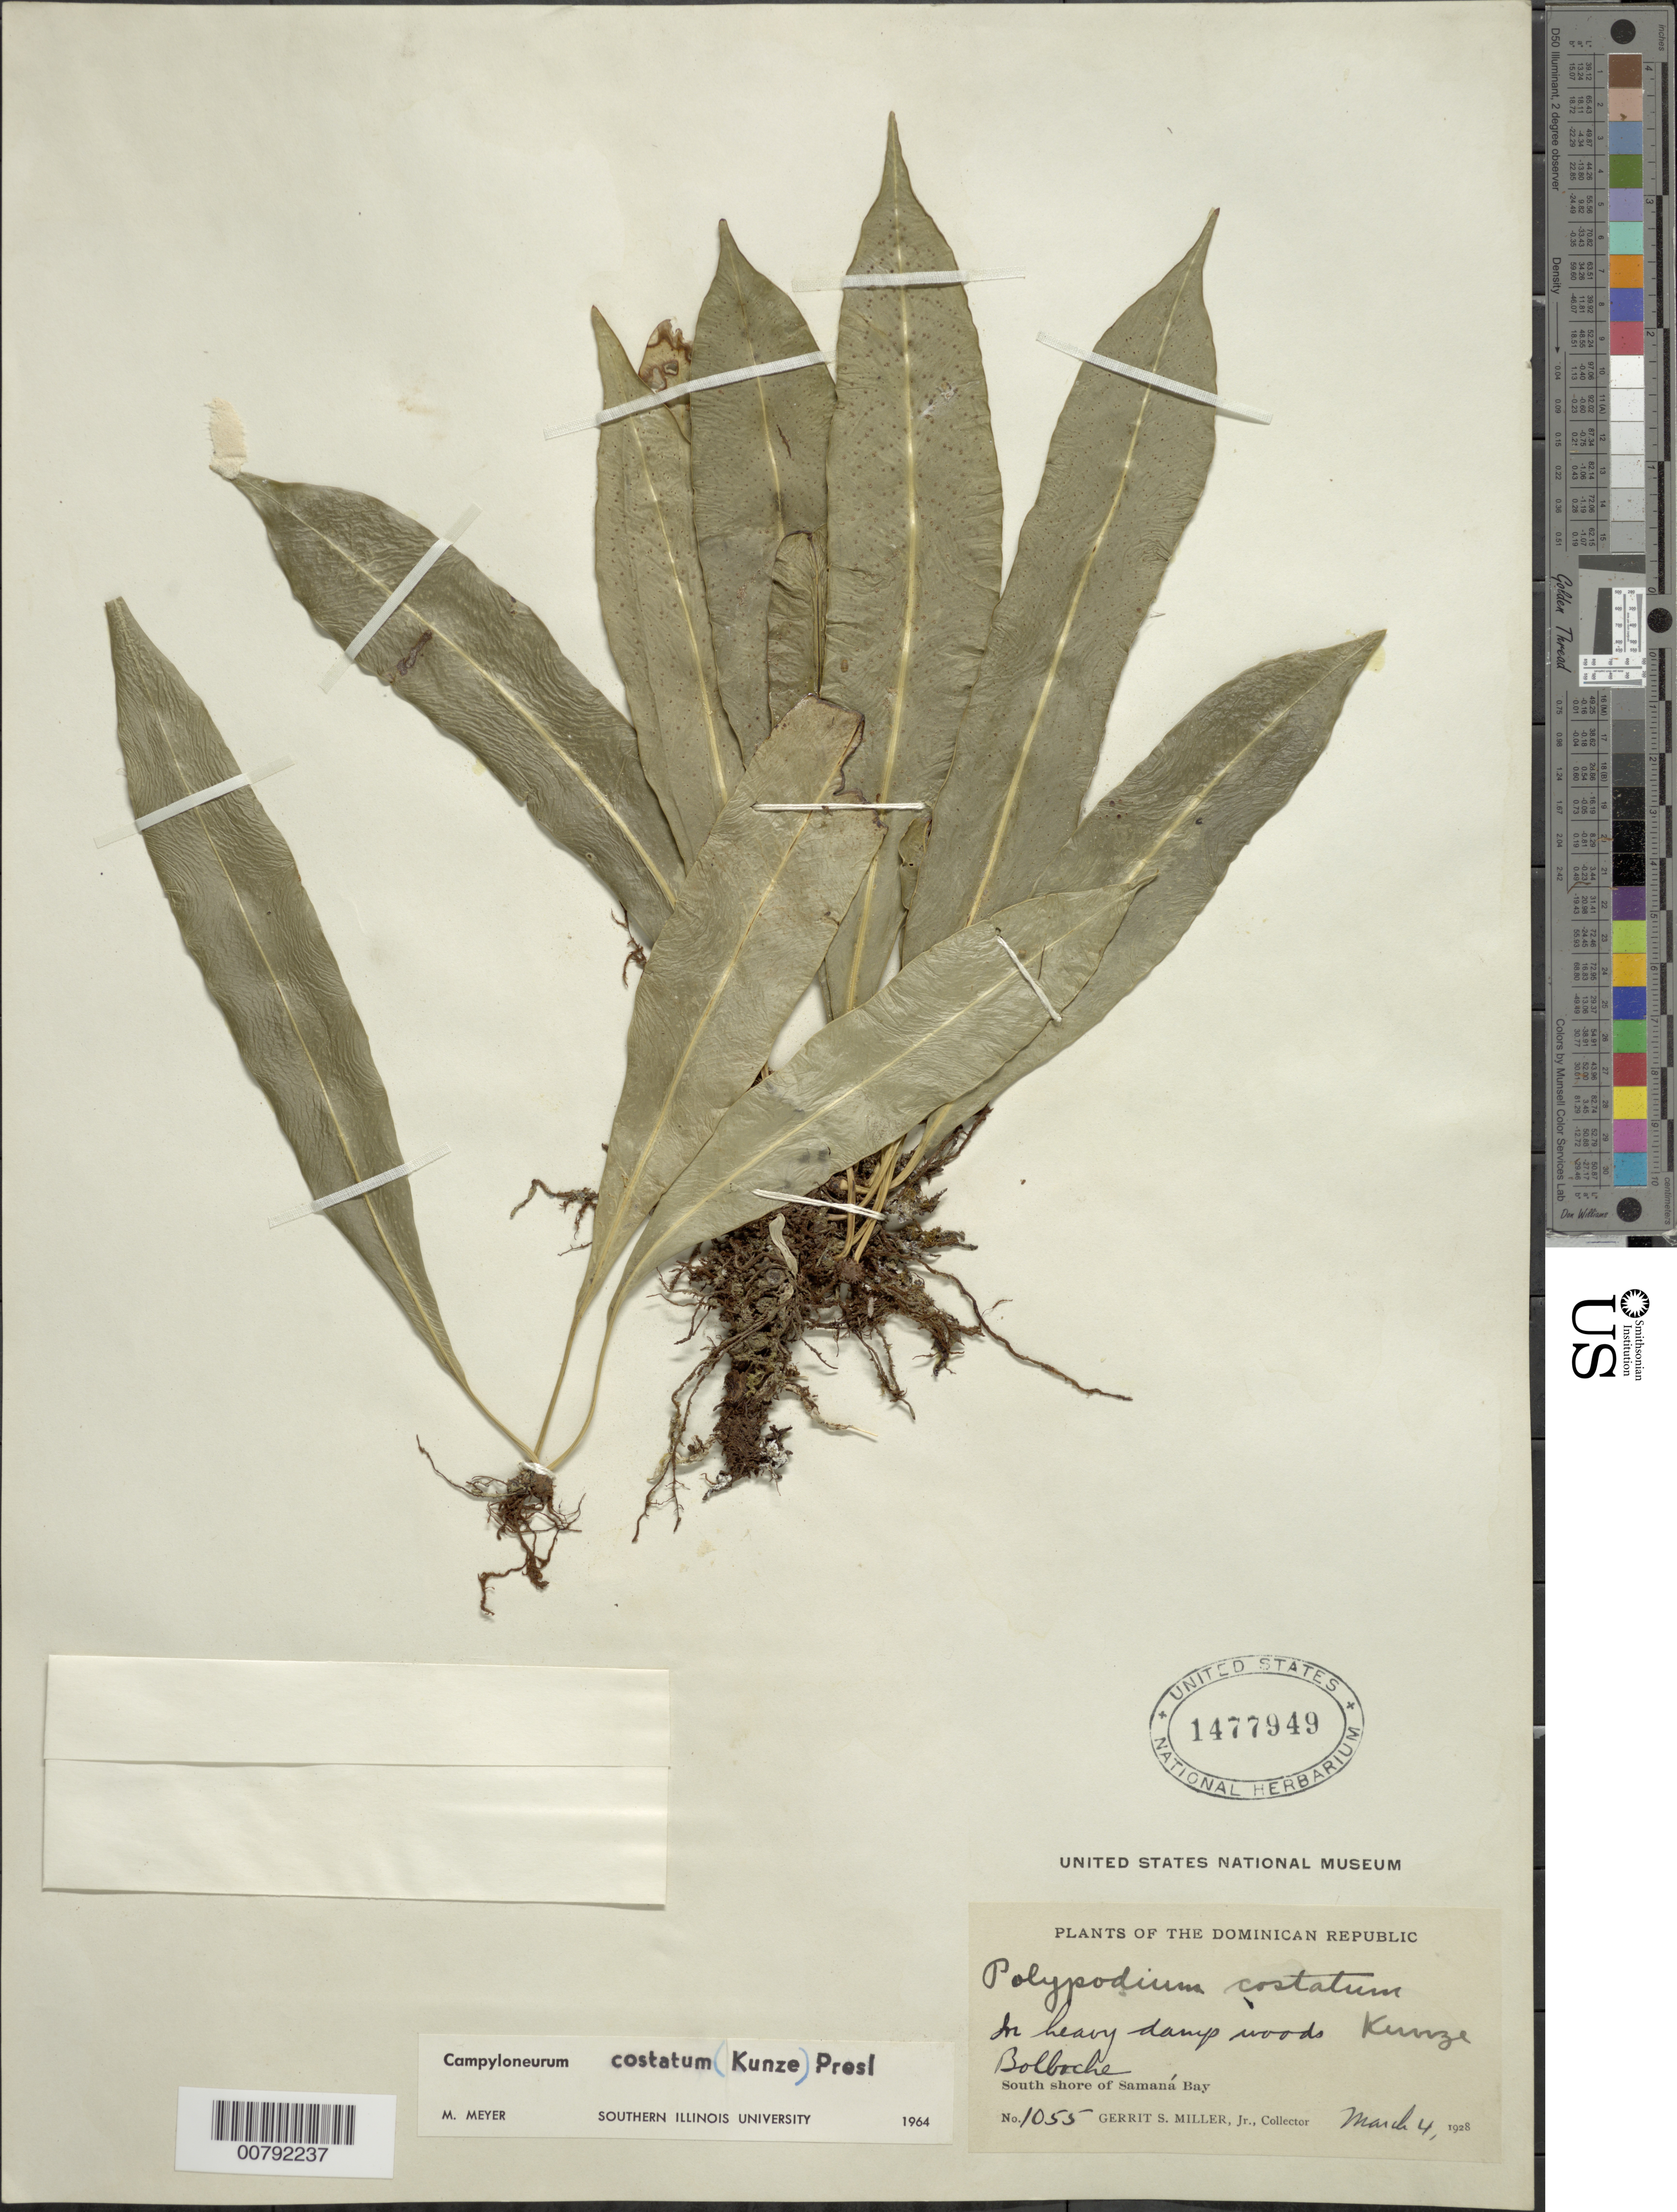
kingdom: Plantae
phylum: Tracheophyta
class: Polypodiopsida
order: Polypodiales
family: Polypodiaceae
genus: Campyloneurum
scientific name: Campyloneurum costatum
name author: (Kunze) C. Presl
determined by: Meyer, M.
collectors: G. S. Miller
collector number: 1055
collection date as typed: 04 Mar 1928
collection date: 1928-03-04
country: Dominican Republic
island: Hispaniola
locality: Samaná Bay, S shore; Bolbache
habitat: In heavy deep woods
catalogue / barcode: US 1477949